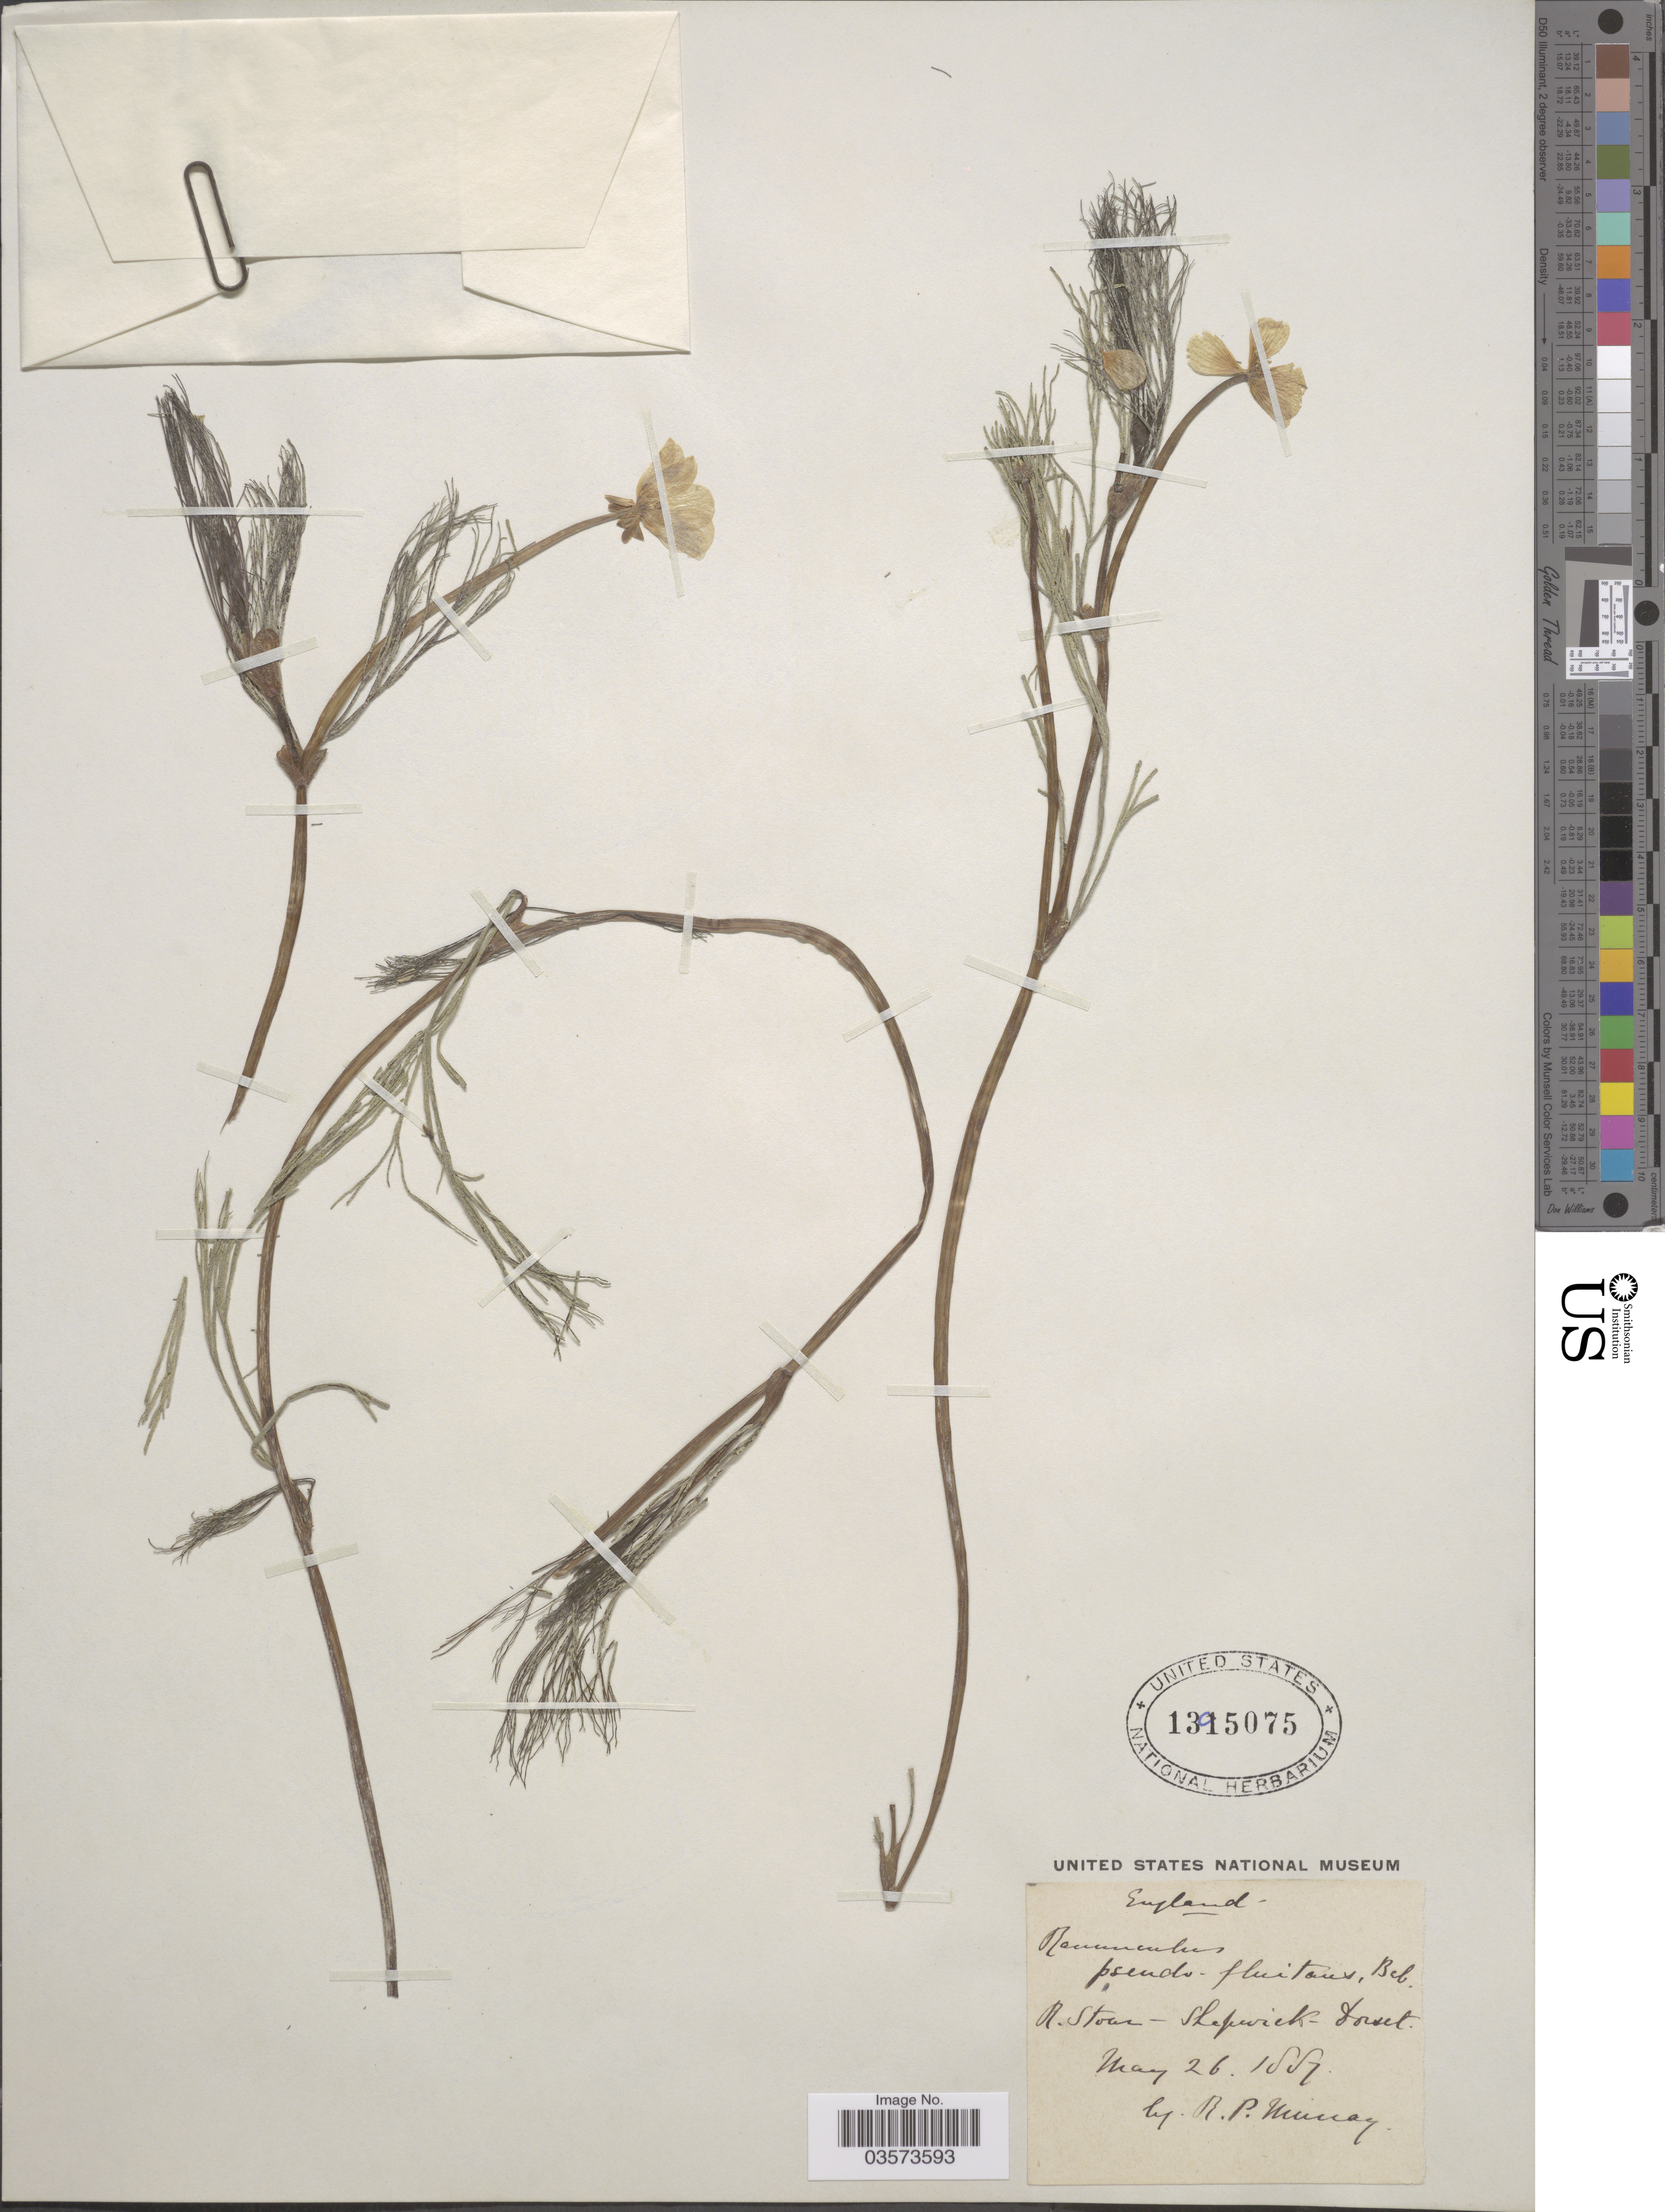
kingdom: Plantae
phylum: Tracheophyta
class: Magnoliopsida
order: Ranunculales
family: Ranunculaceae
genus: Ranunculus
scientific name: Ranunculus pseudofluitans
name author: Newbould ex Baker & Foggitt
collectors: R. P. Murray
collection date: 1887-05-26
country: United Kingdom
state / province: England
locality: R. Stour - Shepwick - Dorset.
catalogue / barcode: US 1395075